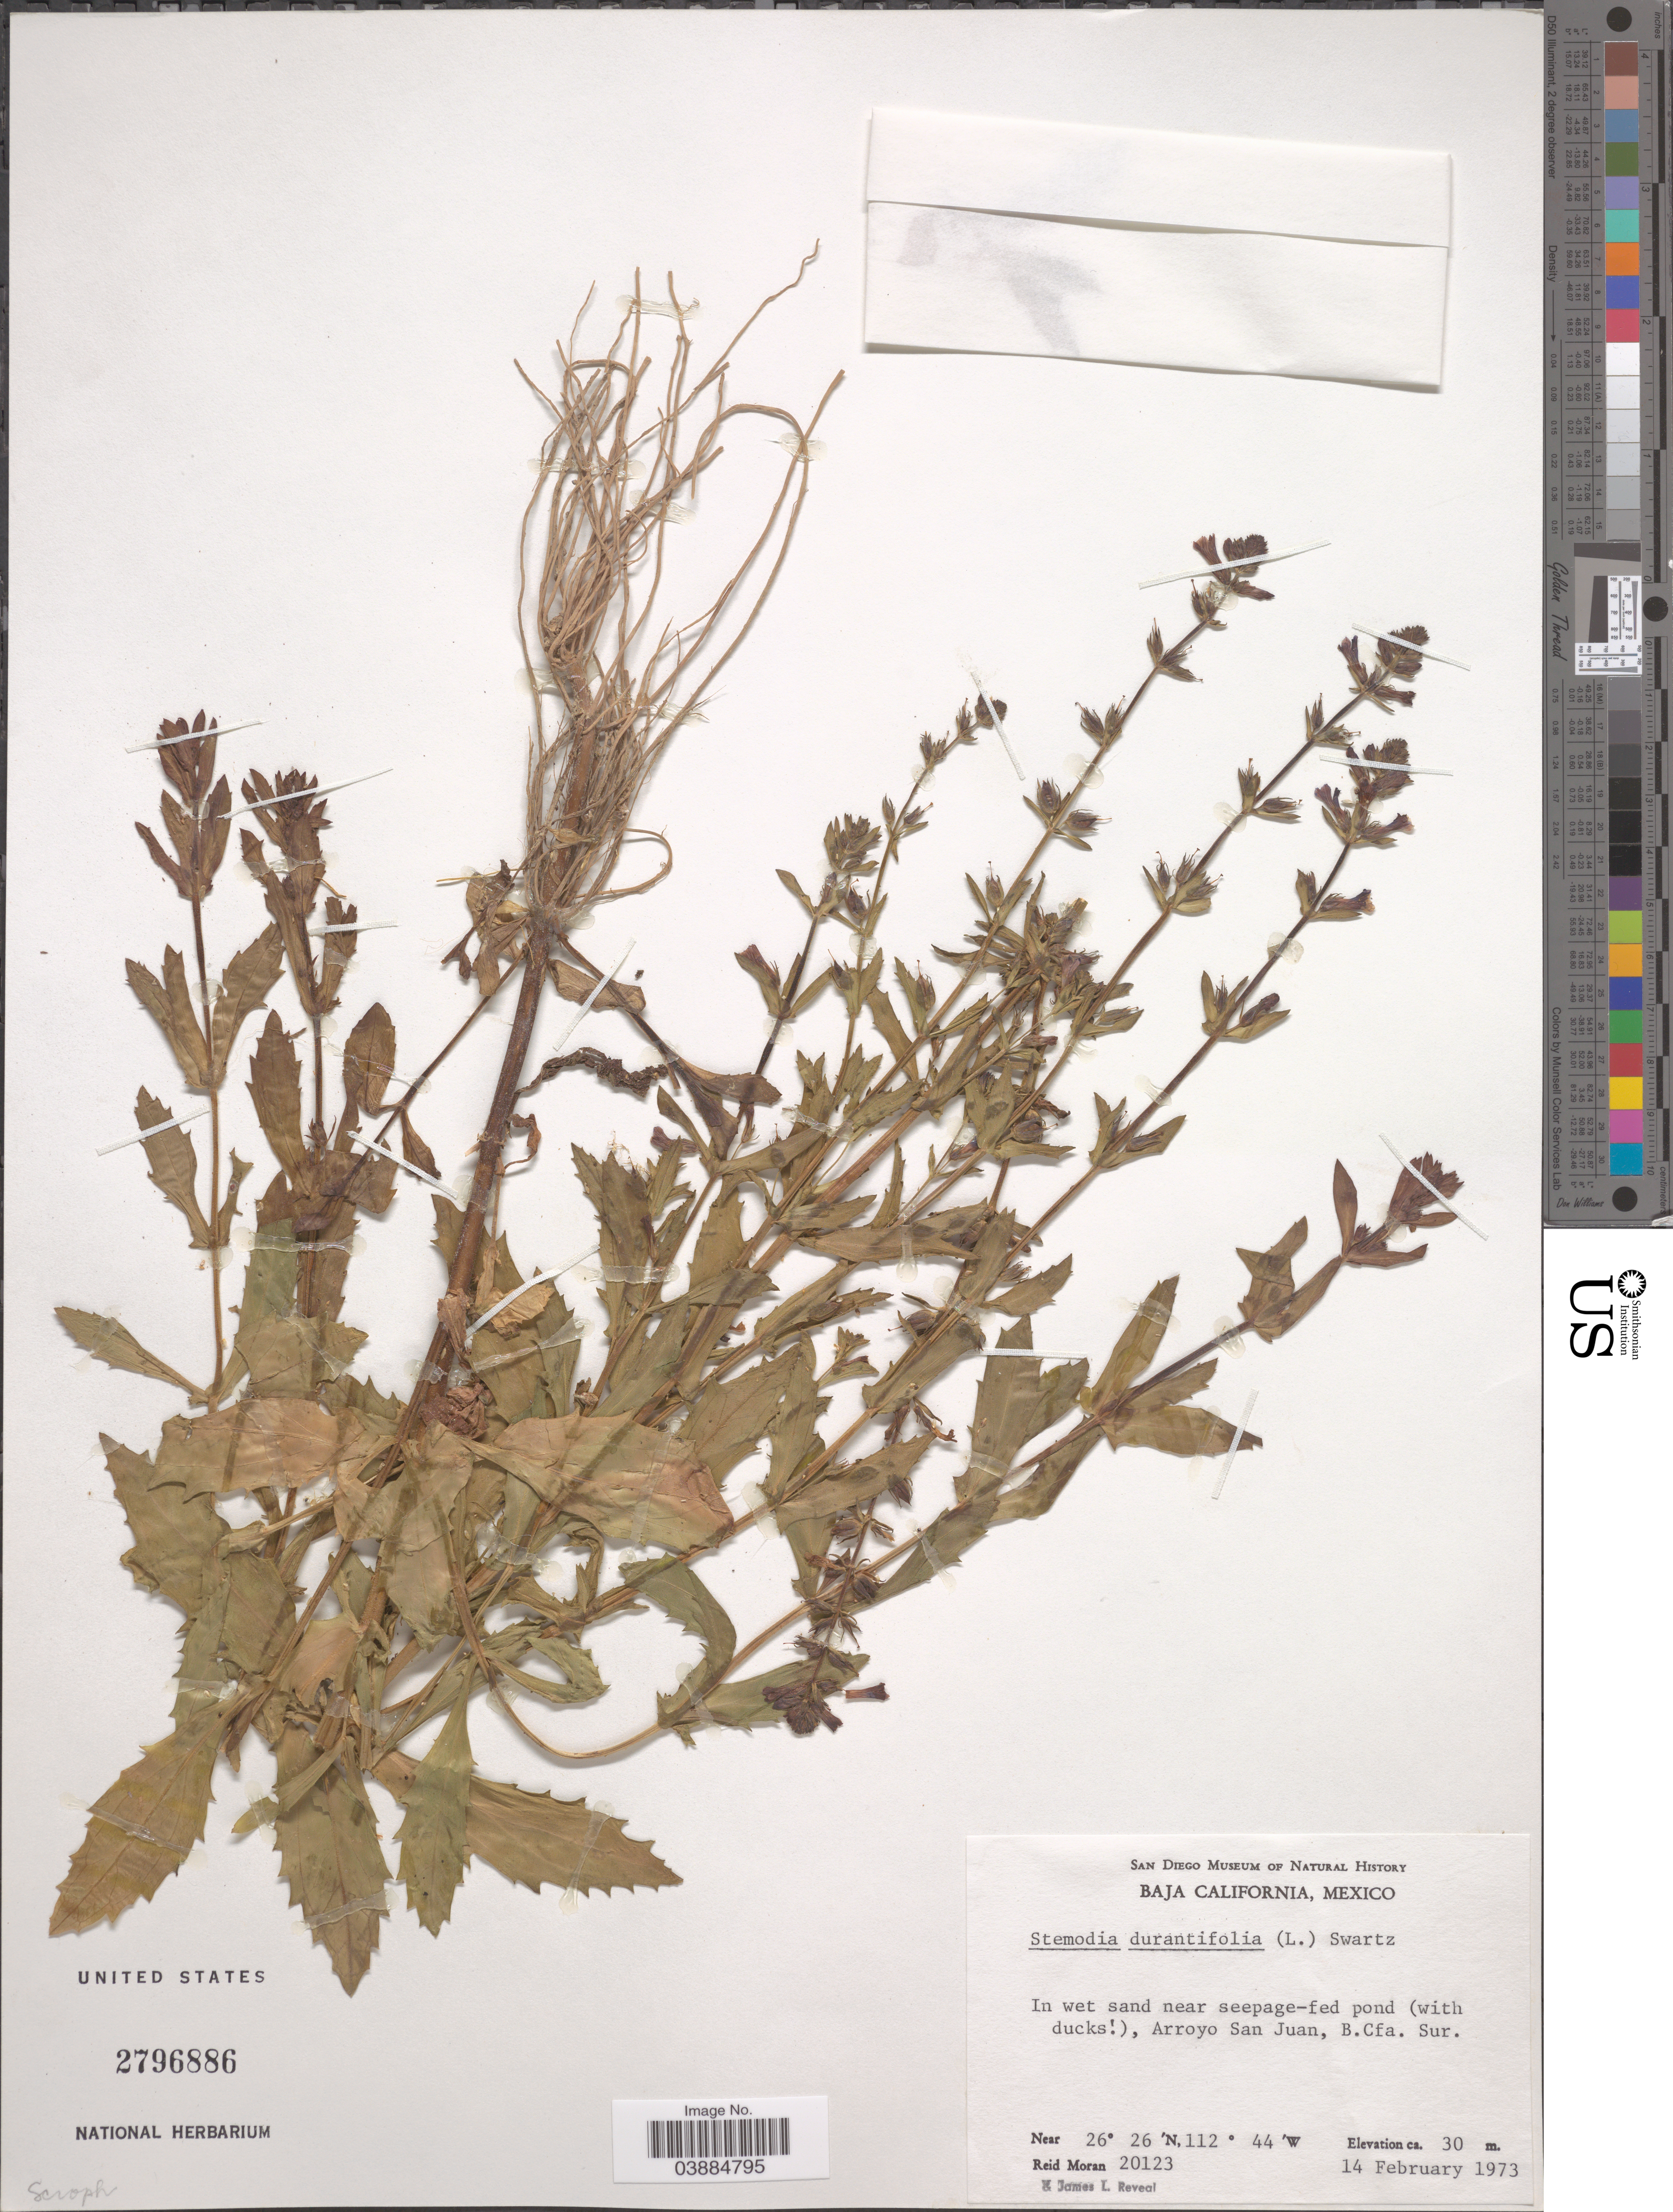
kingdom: Plantae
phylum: Tracheophyta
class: Magnoliopsida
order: Lamiales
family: Plantaginaceae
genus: Stemodia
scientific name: Stemodia durantifolia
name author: (L.) Sw.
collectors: R. Moran & J. L. Reveal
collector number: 20123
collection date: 1973-02-14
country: Mexico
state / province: Baja California Sur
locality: In wet sand near seepage-fed pond (with ducks), Arroyo San Juan.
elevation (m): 30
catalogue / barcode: US 2796886